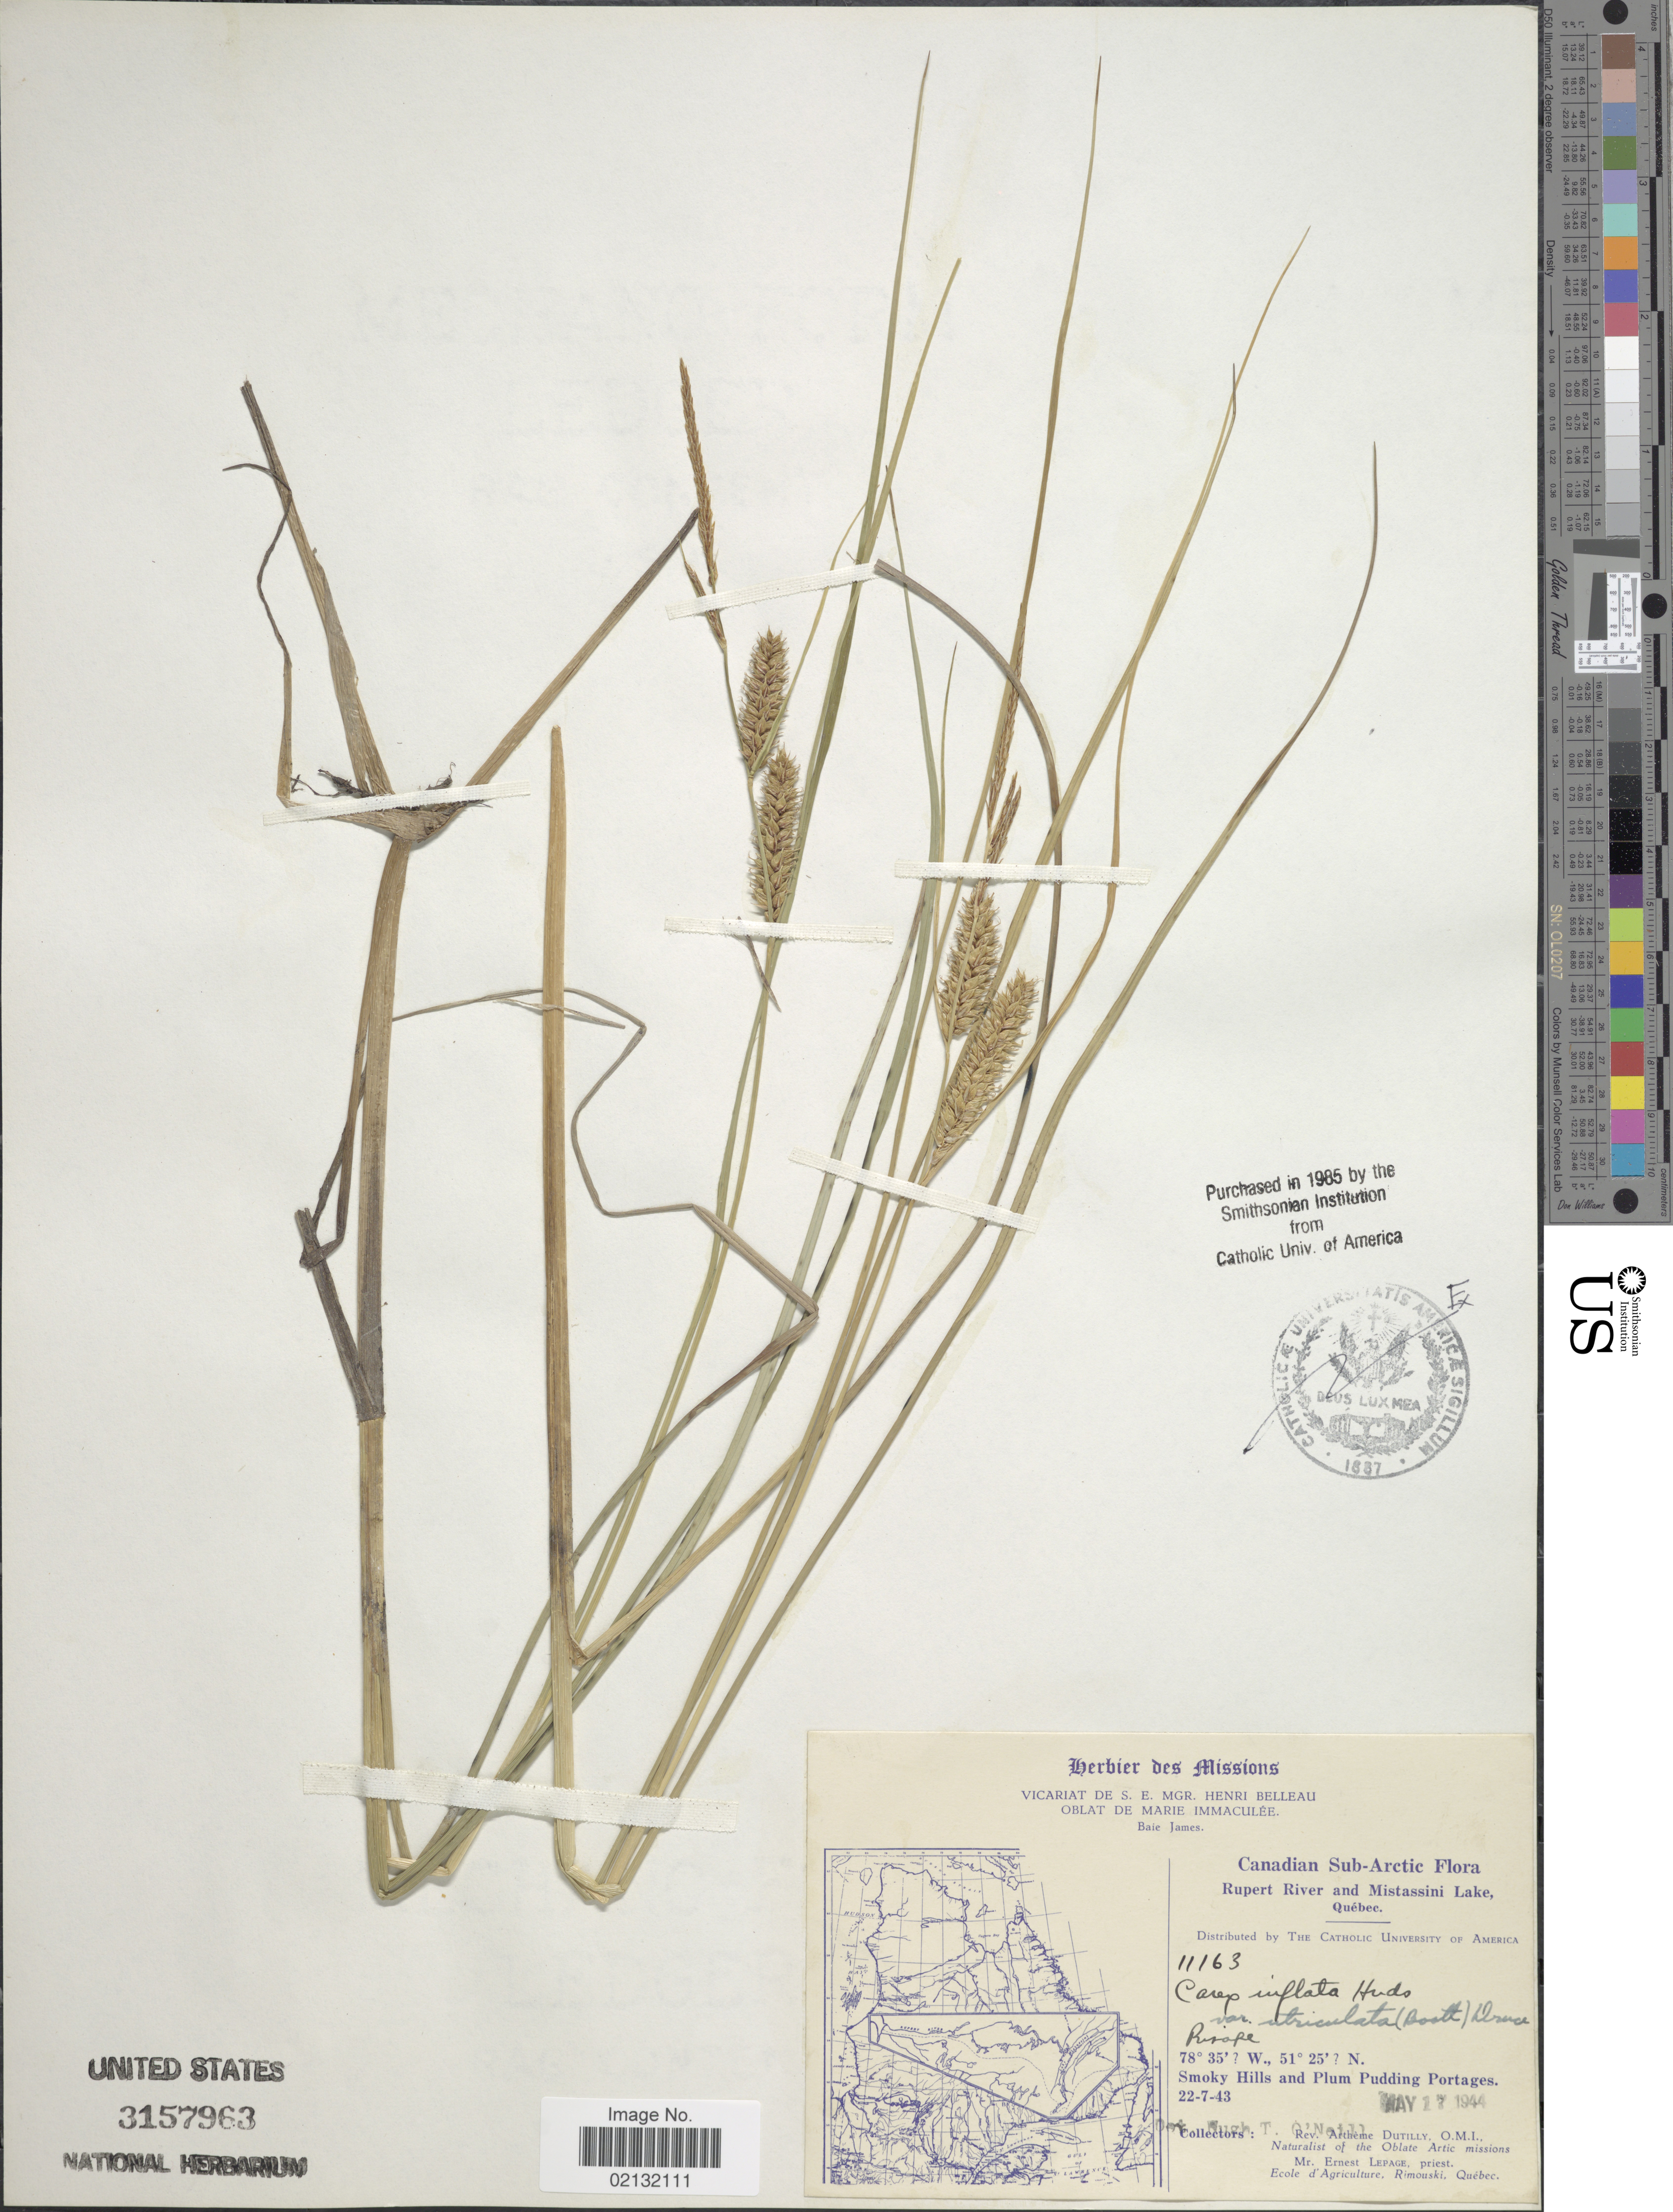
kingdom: Plantae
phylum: Tracheophyta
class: Liliopsida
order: Poales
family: Cyperaceae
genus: Carex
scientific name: Carex rostrata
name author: Stokes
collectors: A. Dutilly & E. Lepage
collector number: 11163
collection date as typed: Transcribed d/m/y: 22/7/43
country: Canada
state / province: Quebec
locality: Canadian Sub-Arctic, Rupert River and Mistassini Lake, Quebec, Smoky Hills and Plum Pudding Portages, Rivage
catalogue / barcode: US 3157963